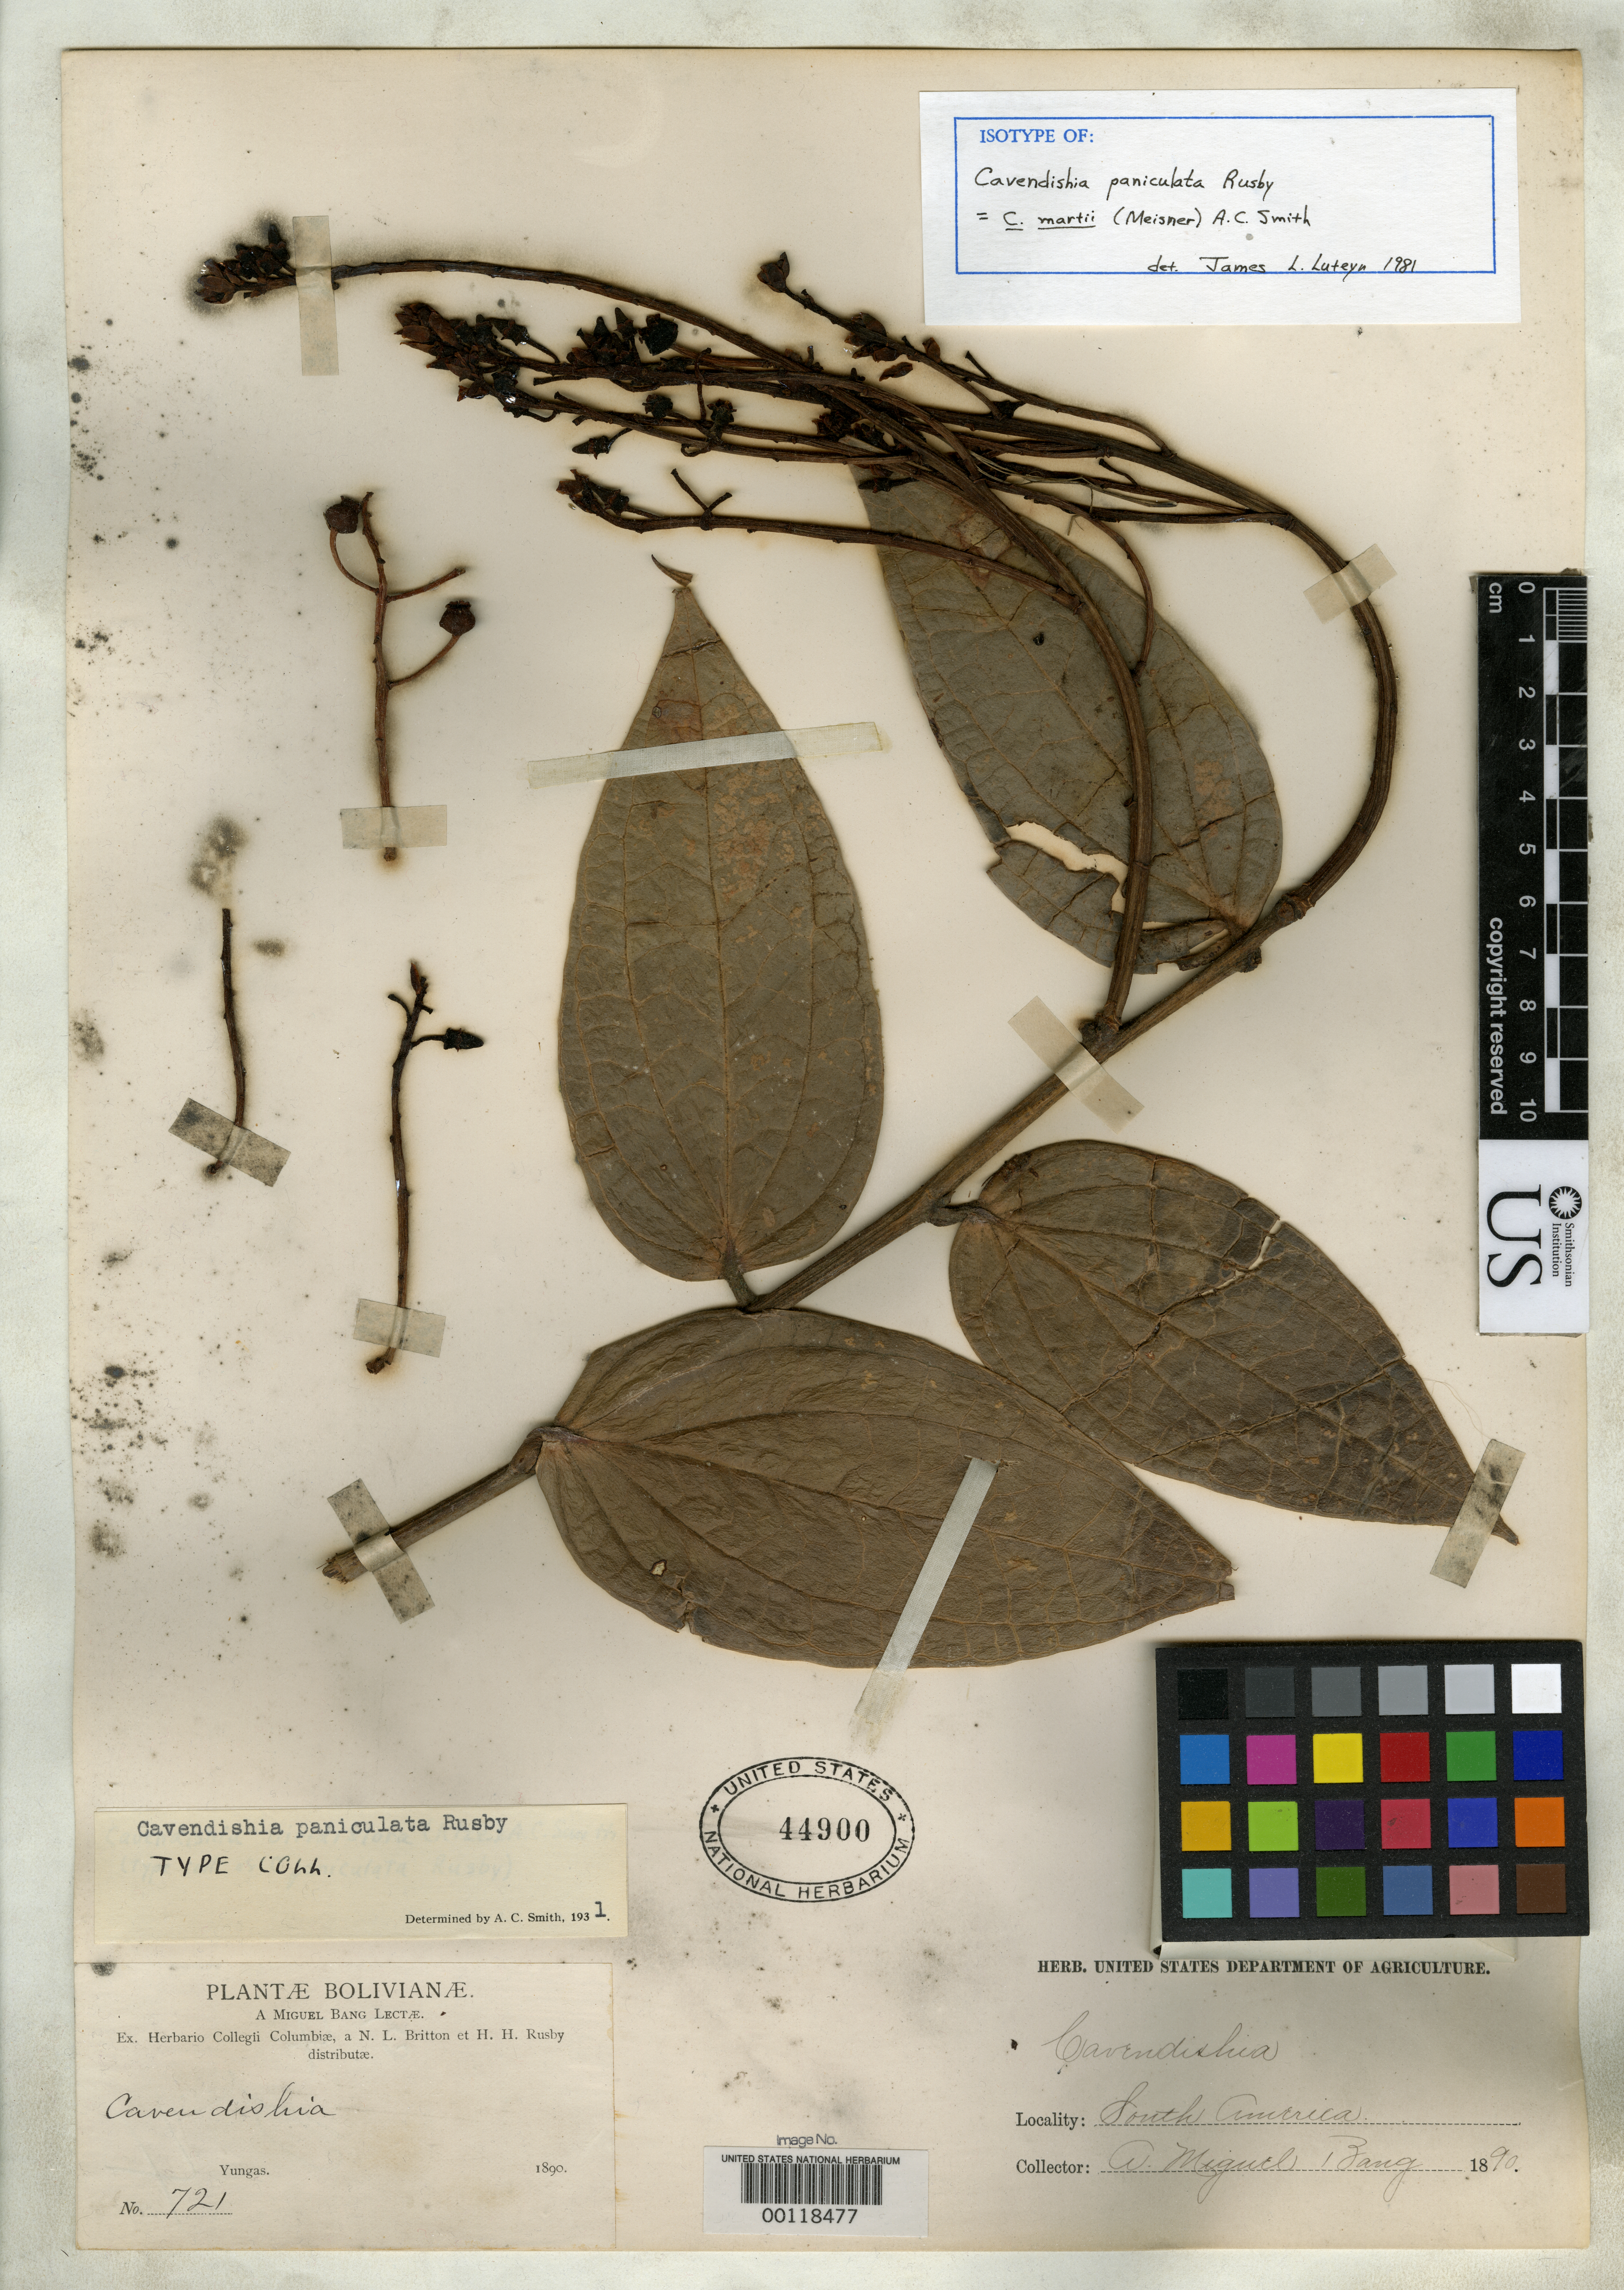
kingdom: Plantae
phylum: Tracheophyta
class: Magnoliopsida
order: Ericales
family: Ericaceae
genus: Cavendishia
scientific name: Cavendishia paniculata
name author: Rusby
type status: Isotype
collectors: M. Bang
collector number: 721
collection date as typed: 1890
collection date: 1890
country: Bolivia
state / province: La Paz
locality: Yungas.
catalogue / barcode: US 44900